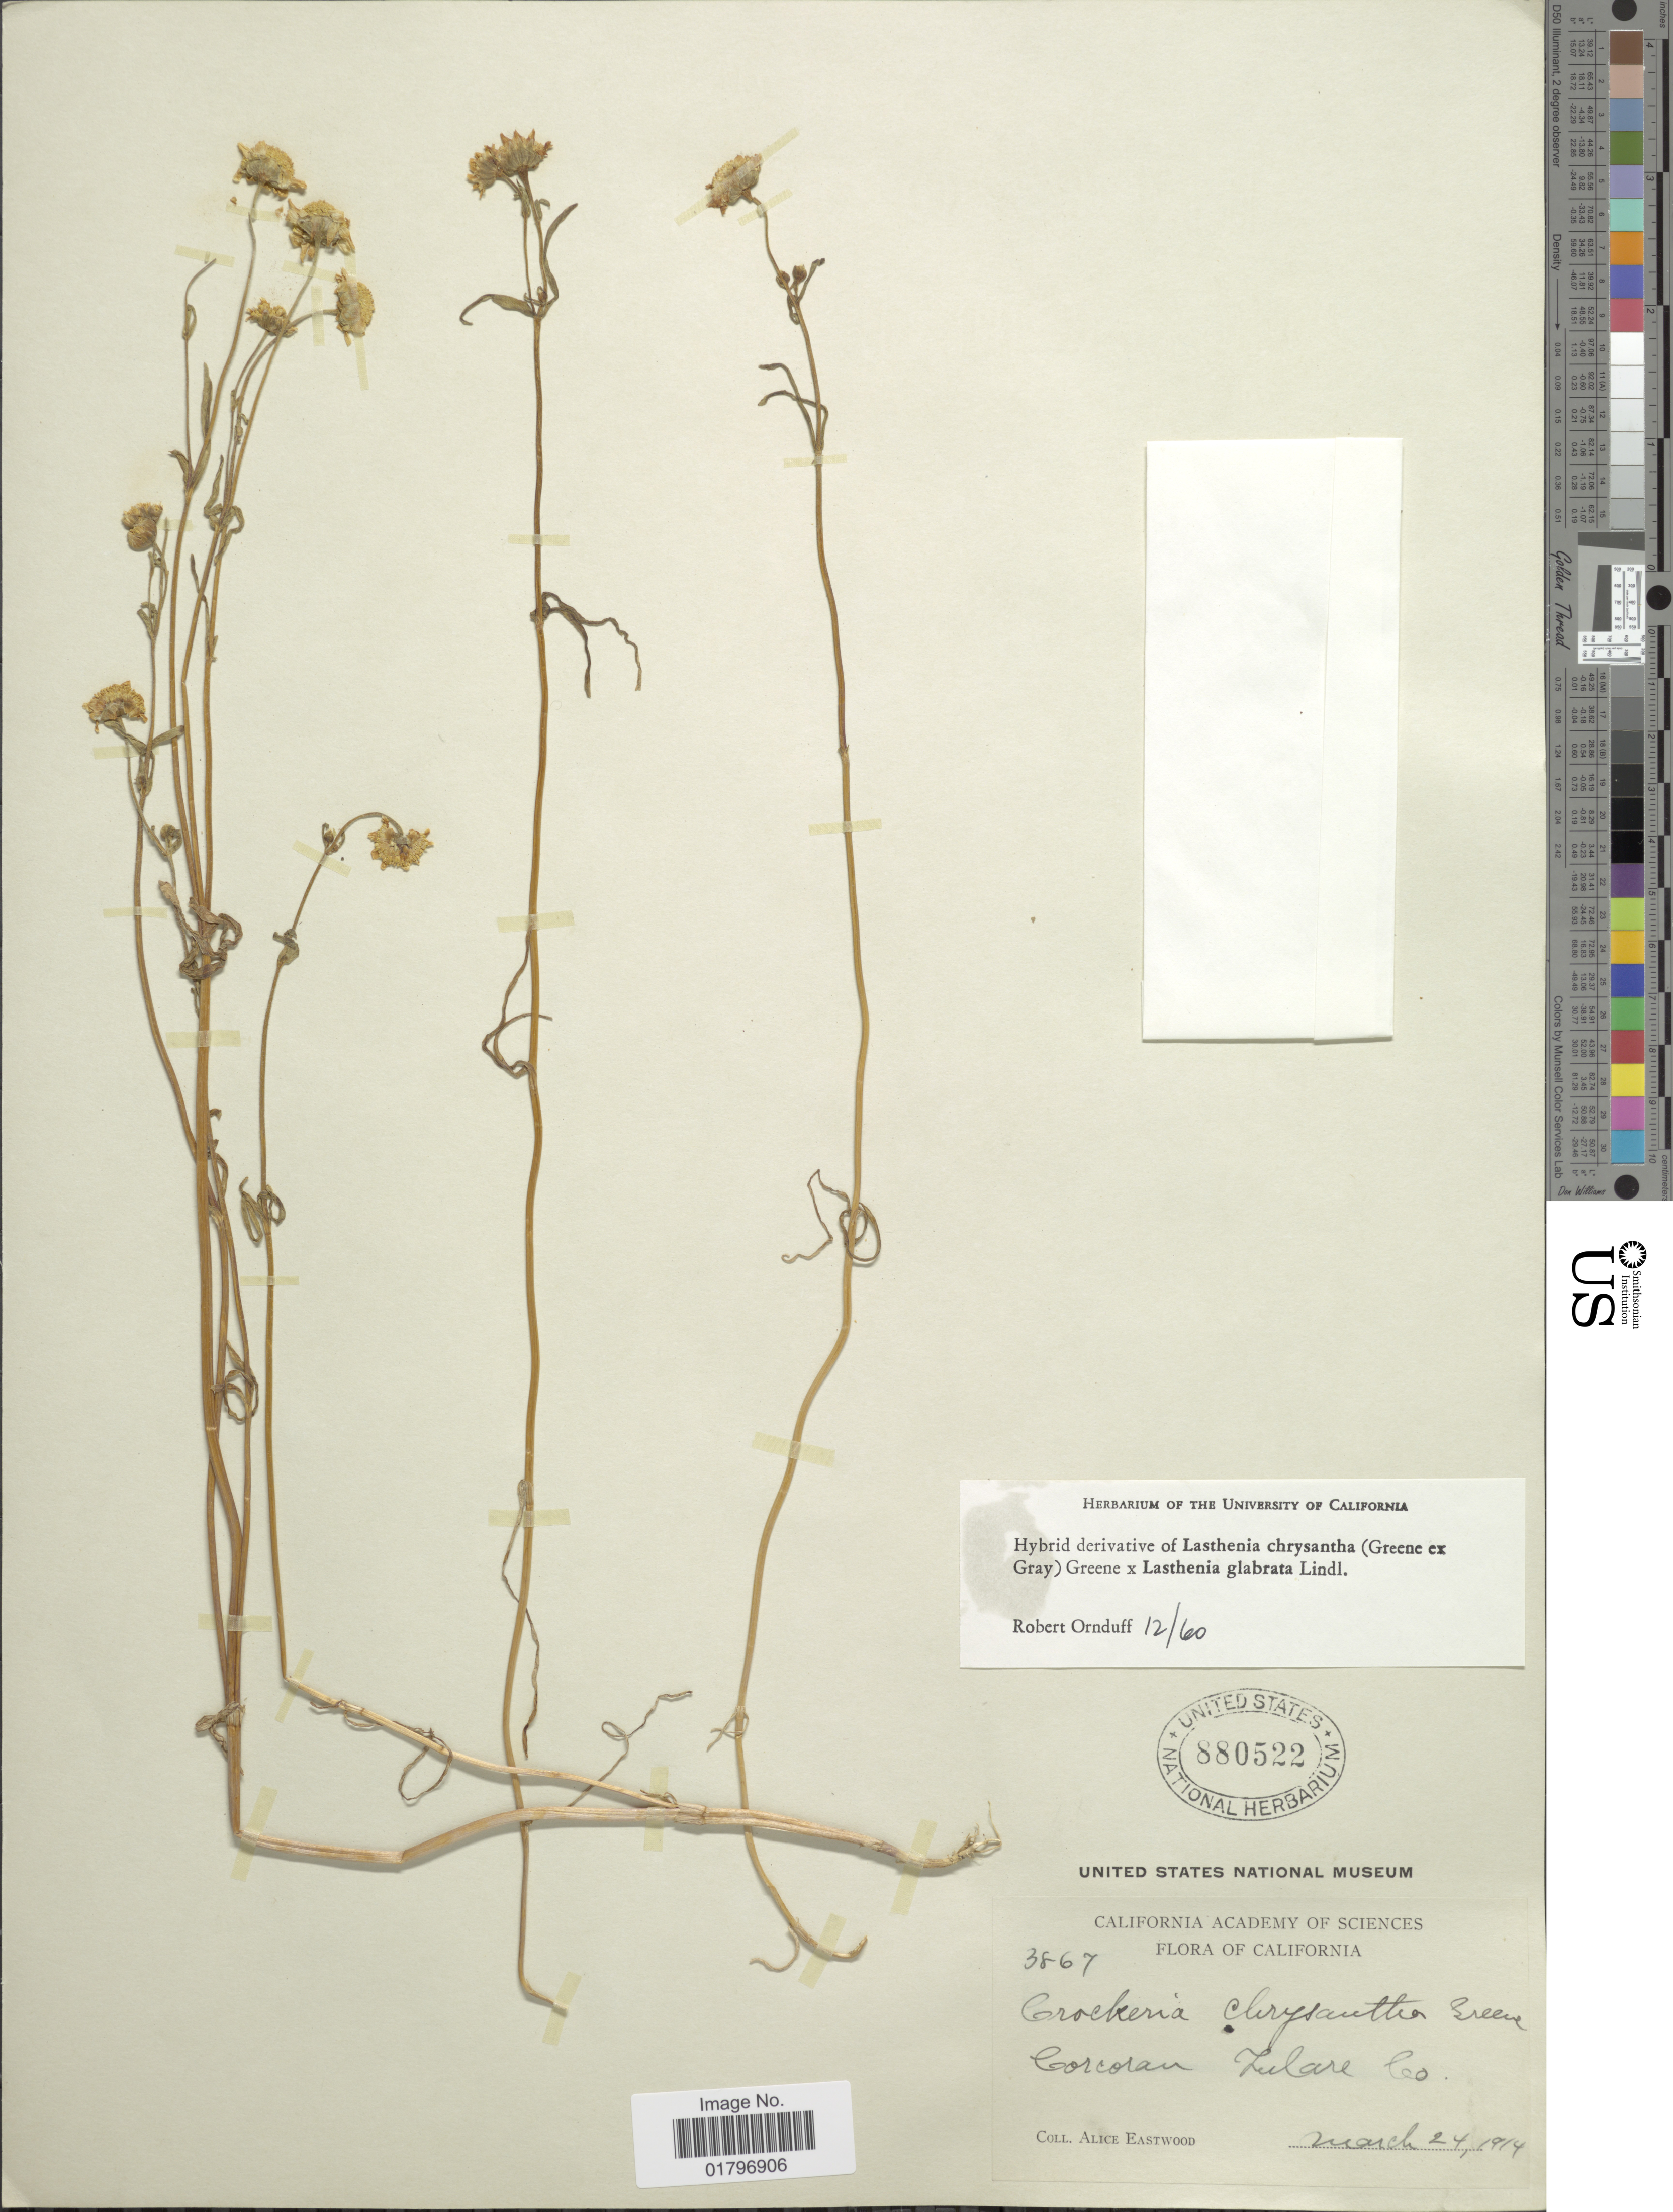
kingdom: Plantae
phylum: Tracheophyta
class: Magnoliopsida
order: Asterales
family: Asteraceae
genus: Lasthenia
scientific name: Lasthenia chrysantha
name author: (Greene ex A. Gray) Greene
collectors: A. Eastwood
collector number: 3867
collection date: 1914-03-24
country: United States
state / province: California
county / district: Tulare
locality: Corcoran Tulare Co.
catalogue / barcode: US 880522